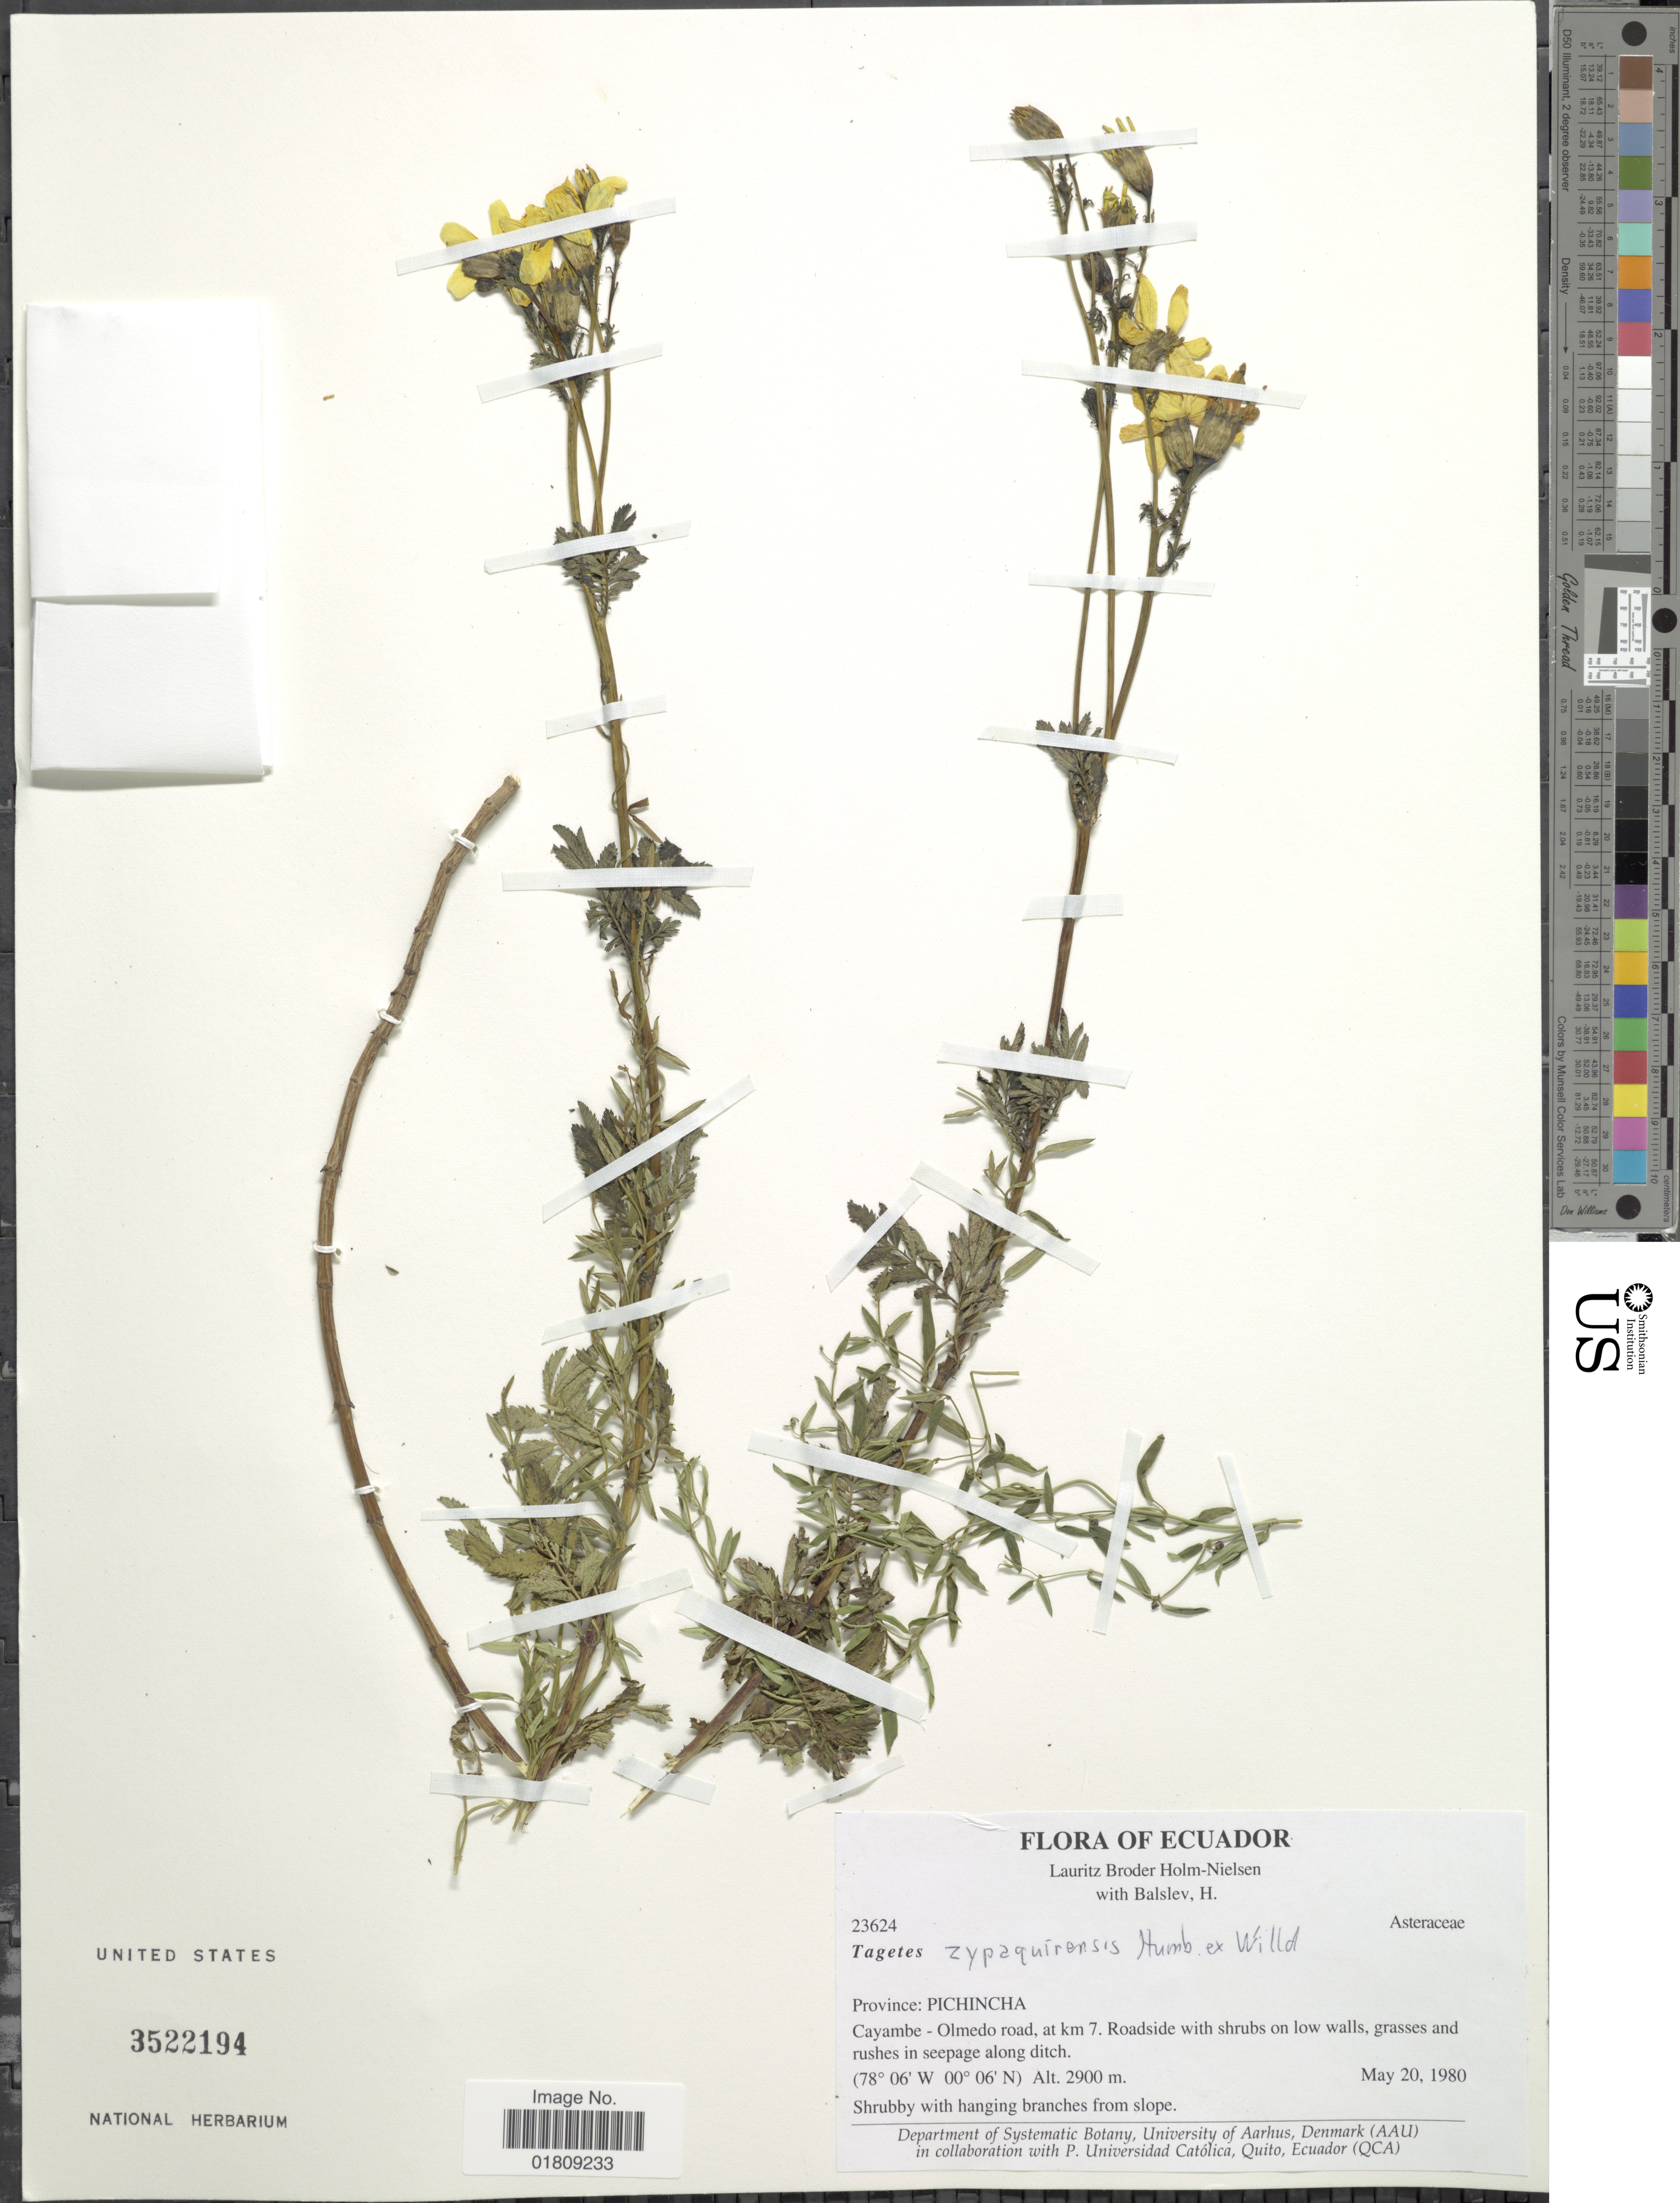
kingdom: Plantae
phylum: Tracheophyta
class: Magnoliopsida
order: Asterales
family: Asteraceae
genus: Tagetes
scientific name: Tagetes zypaquirensis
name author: Humb. & Bonpl.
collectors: L. B. Holm-Nielsen & H. Balslev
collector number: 23624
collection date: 1980-05-20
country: Ecuador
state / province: Pichincha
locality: Cayambe-Olmedo road, at km 7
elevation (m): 2900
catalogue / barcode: US 3522194